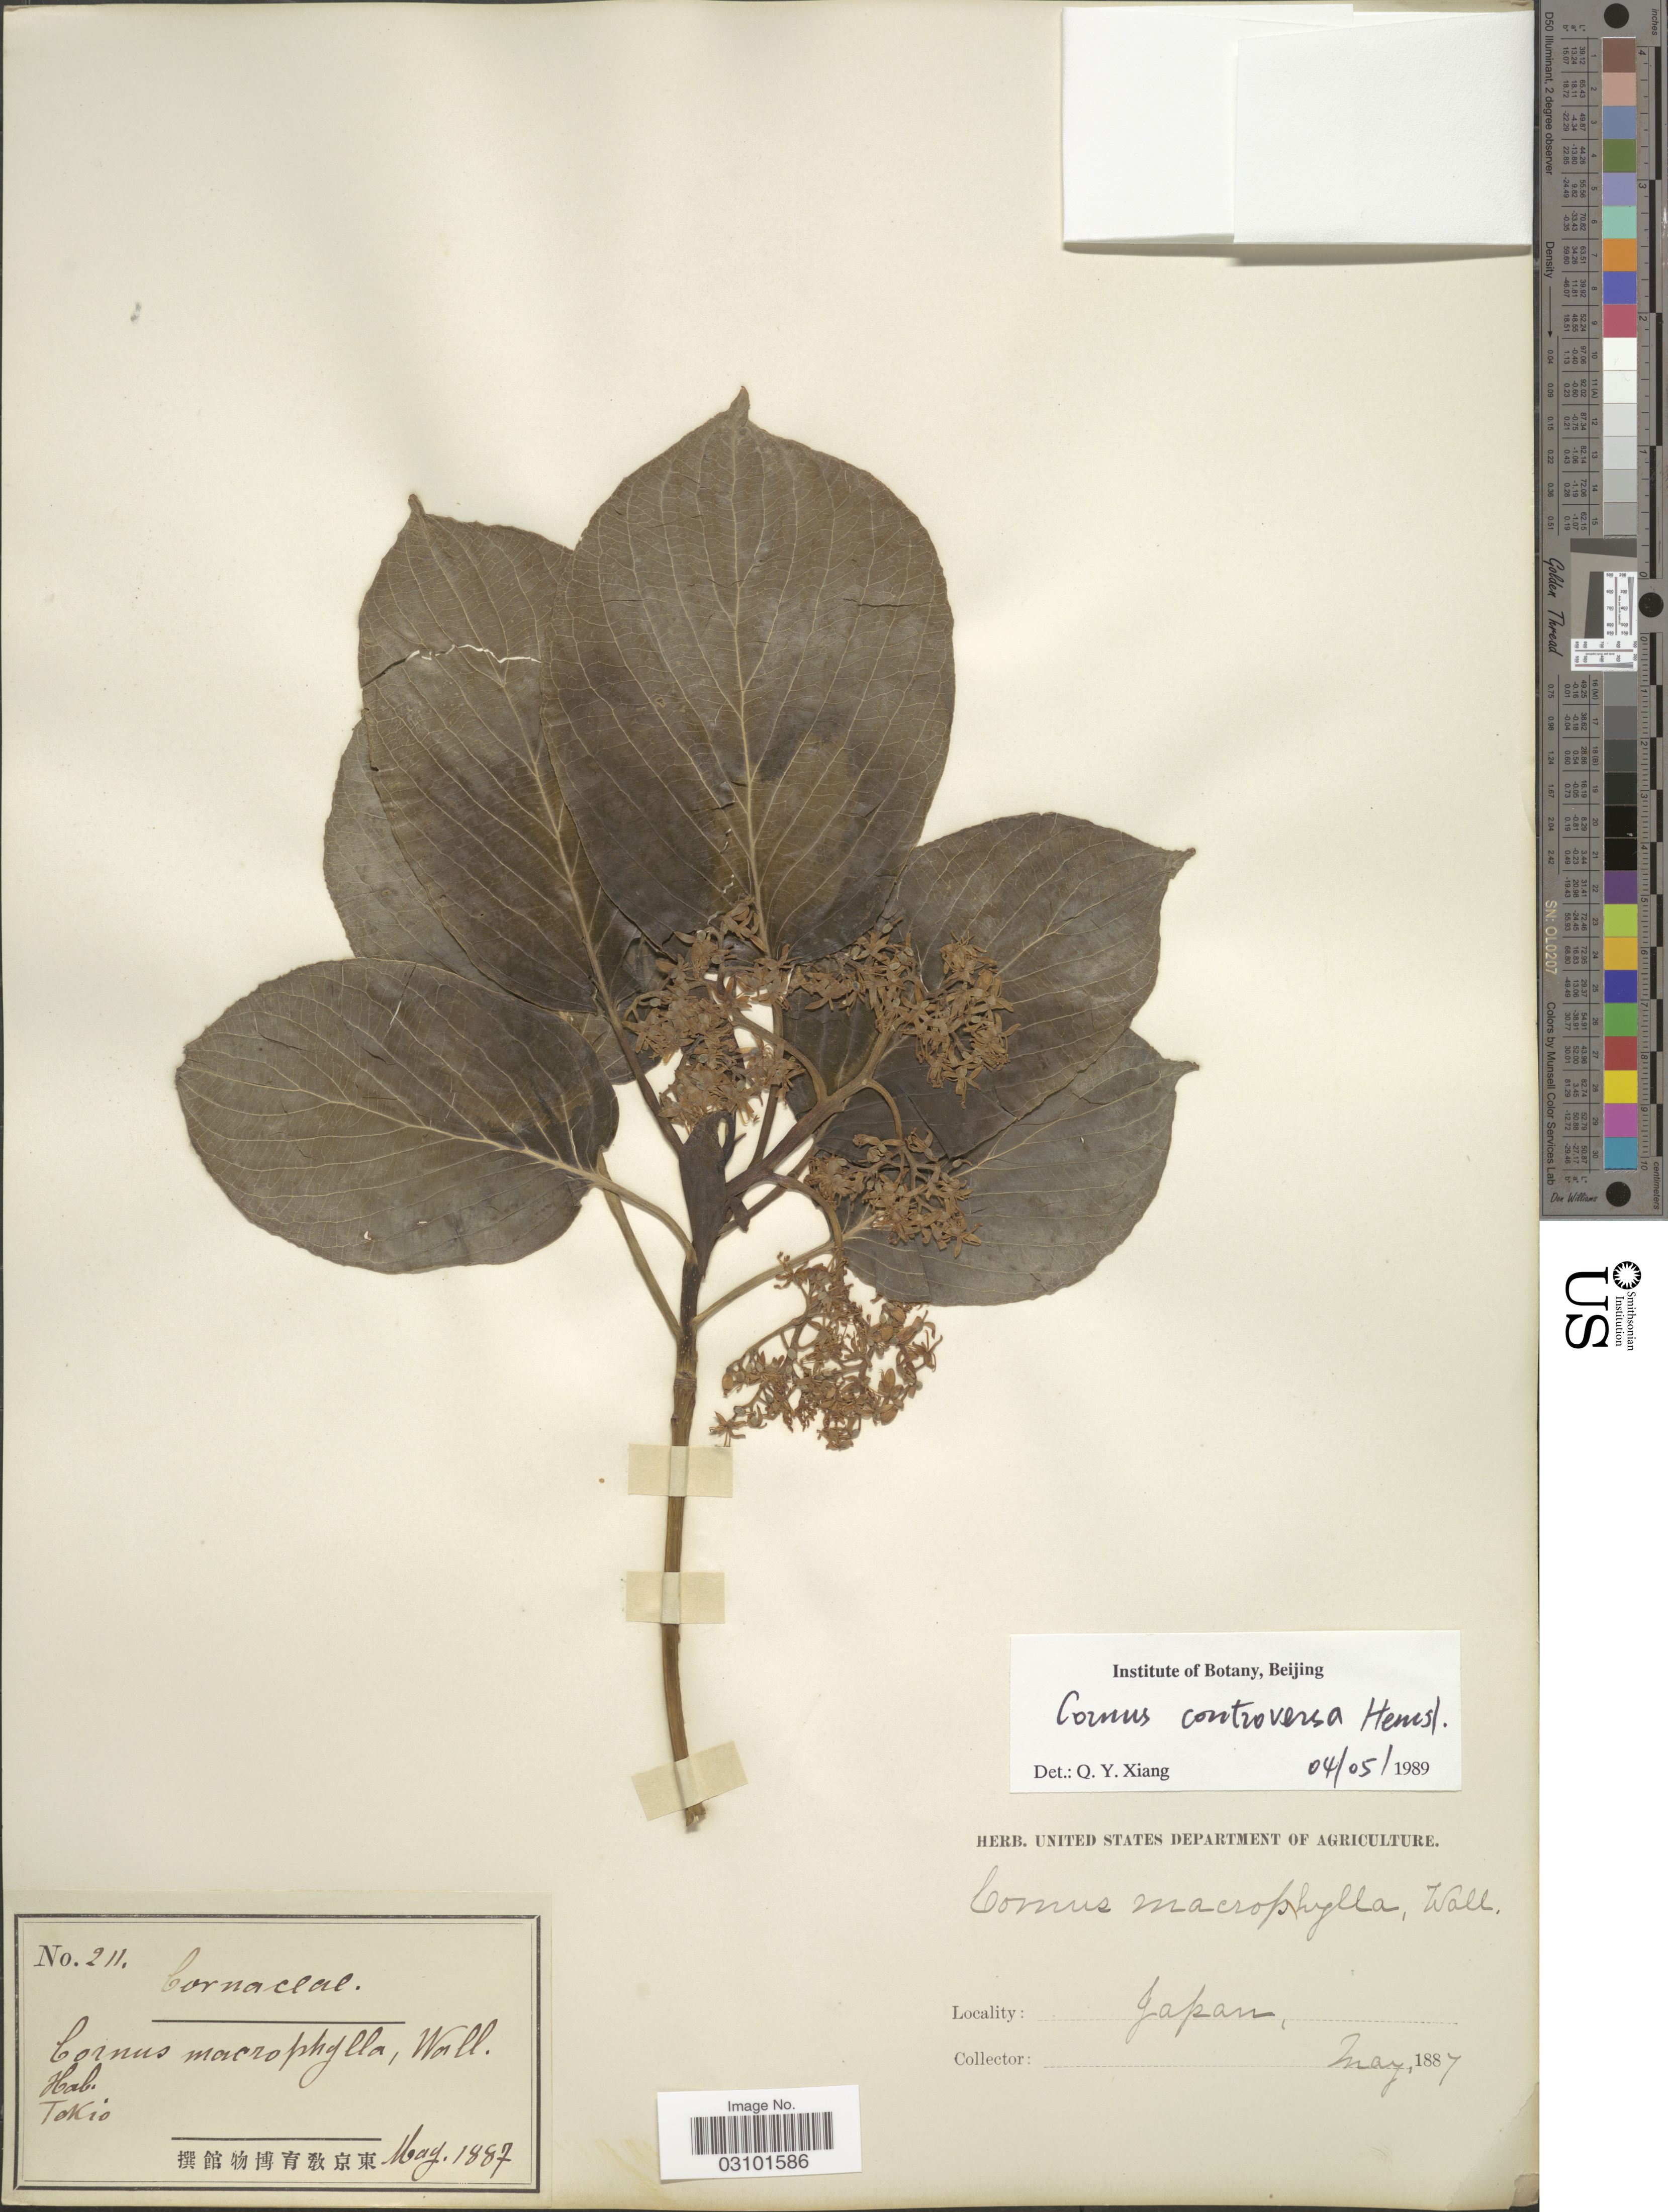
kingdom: Plantae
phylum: Tracheophyta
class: Magnoliopsida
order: Cornales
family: Cornaceae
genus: Cornus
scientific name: Cornus controversa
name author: Hemsl.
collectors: ex herb. U. S. Department of Agriculture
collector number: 211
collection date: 1887-05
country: Japan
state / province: Tokyo, Federal City of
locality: Tokio.